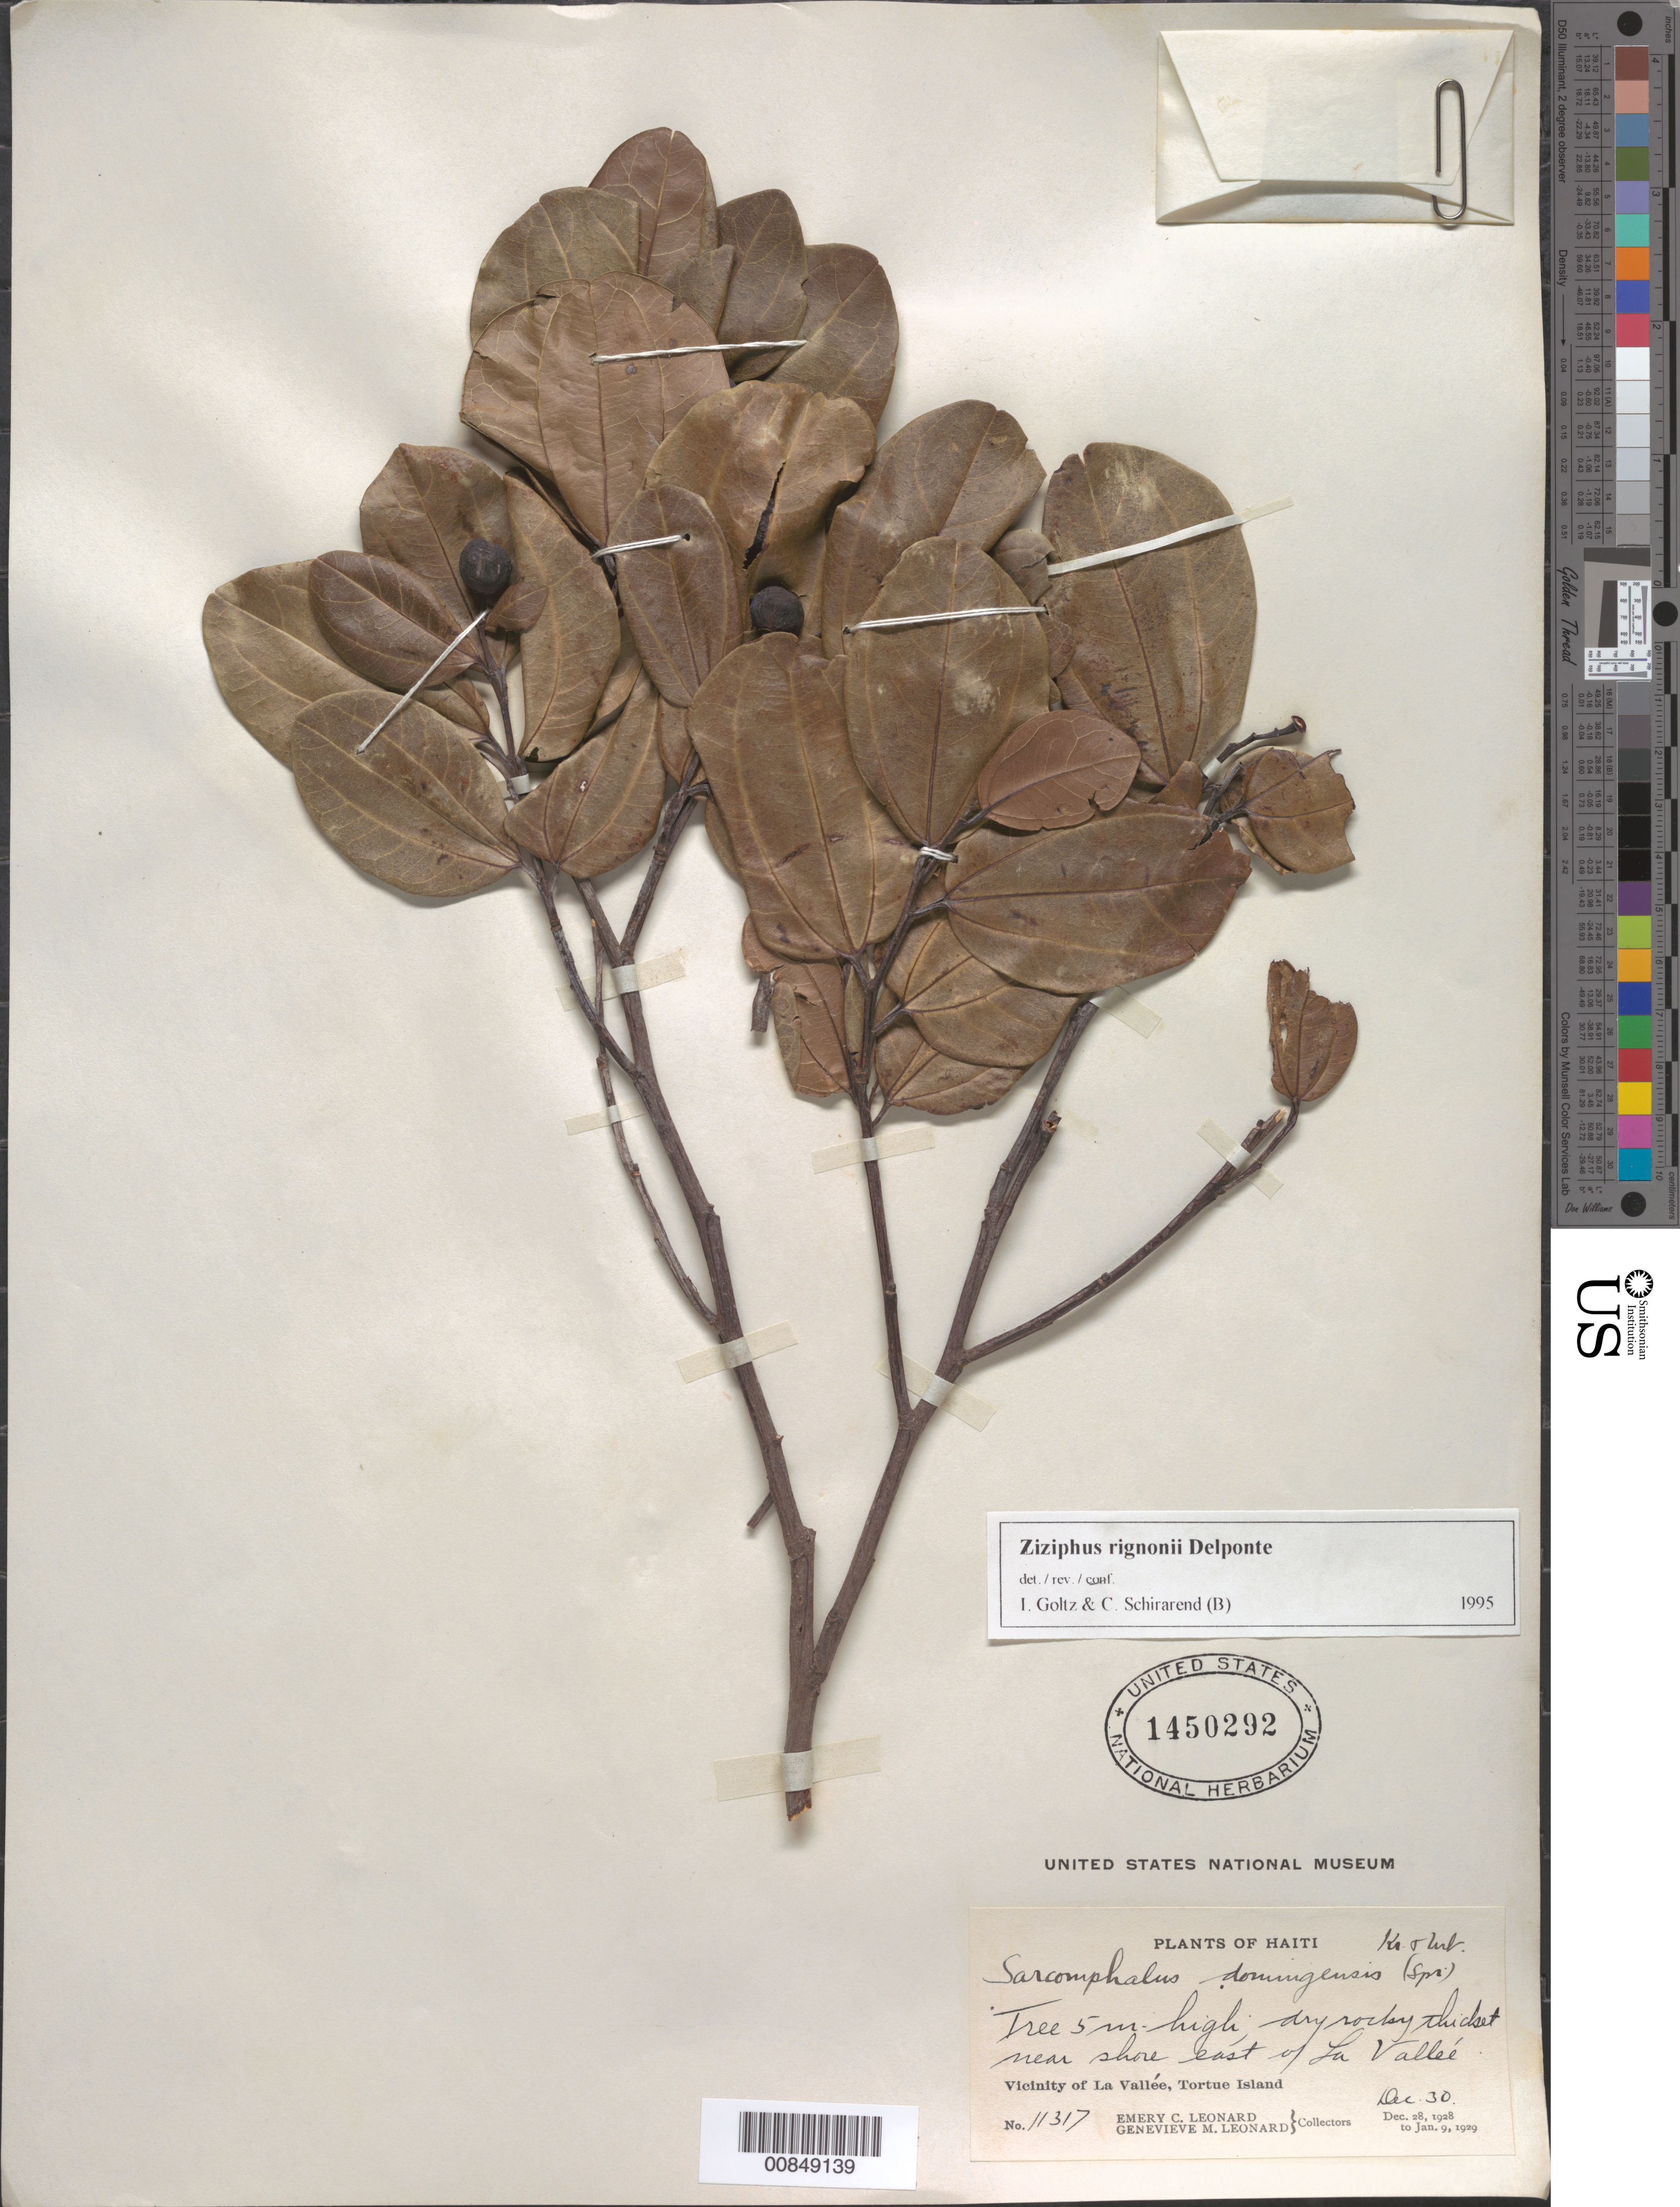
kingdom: Plantae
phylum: Tracheophyta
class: Magnoliopsida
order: Rosales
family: Rhamnaceae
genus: Sarcomphalus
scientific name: Sarcomphalus domingensis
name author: (Spreng.) Krug & Urb.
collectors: E. C. Leonard & G. M. Leonard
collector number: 11317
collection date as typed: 30 Dec 1928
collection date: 1928-12-30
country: Haiti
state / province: Nord-Ouest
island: Île de la Tortue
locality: Vicinity of La Vallée, E of town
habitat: Dry rocky thicket near shore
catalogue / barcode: US 1450292